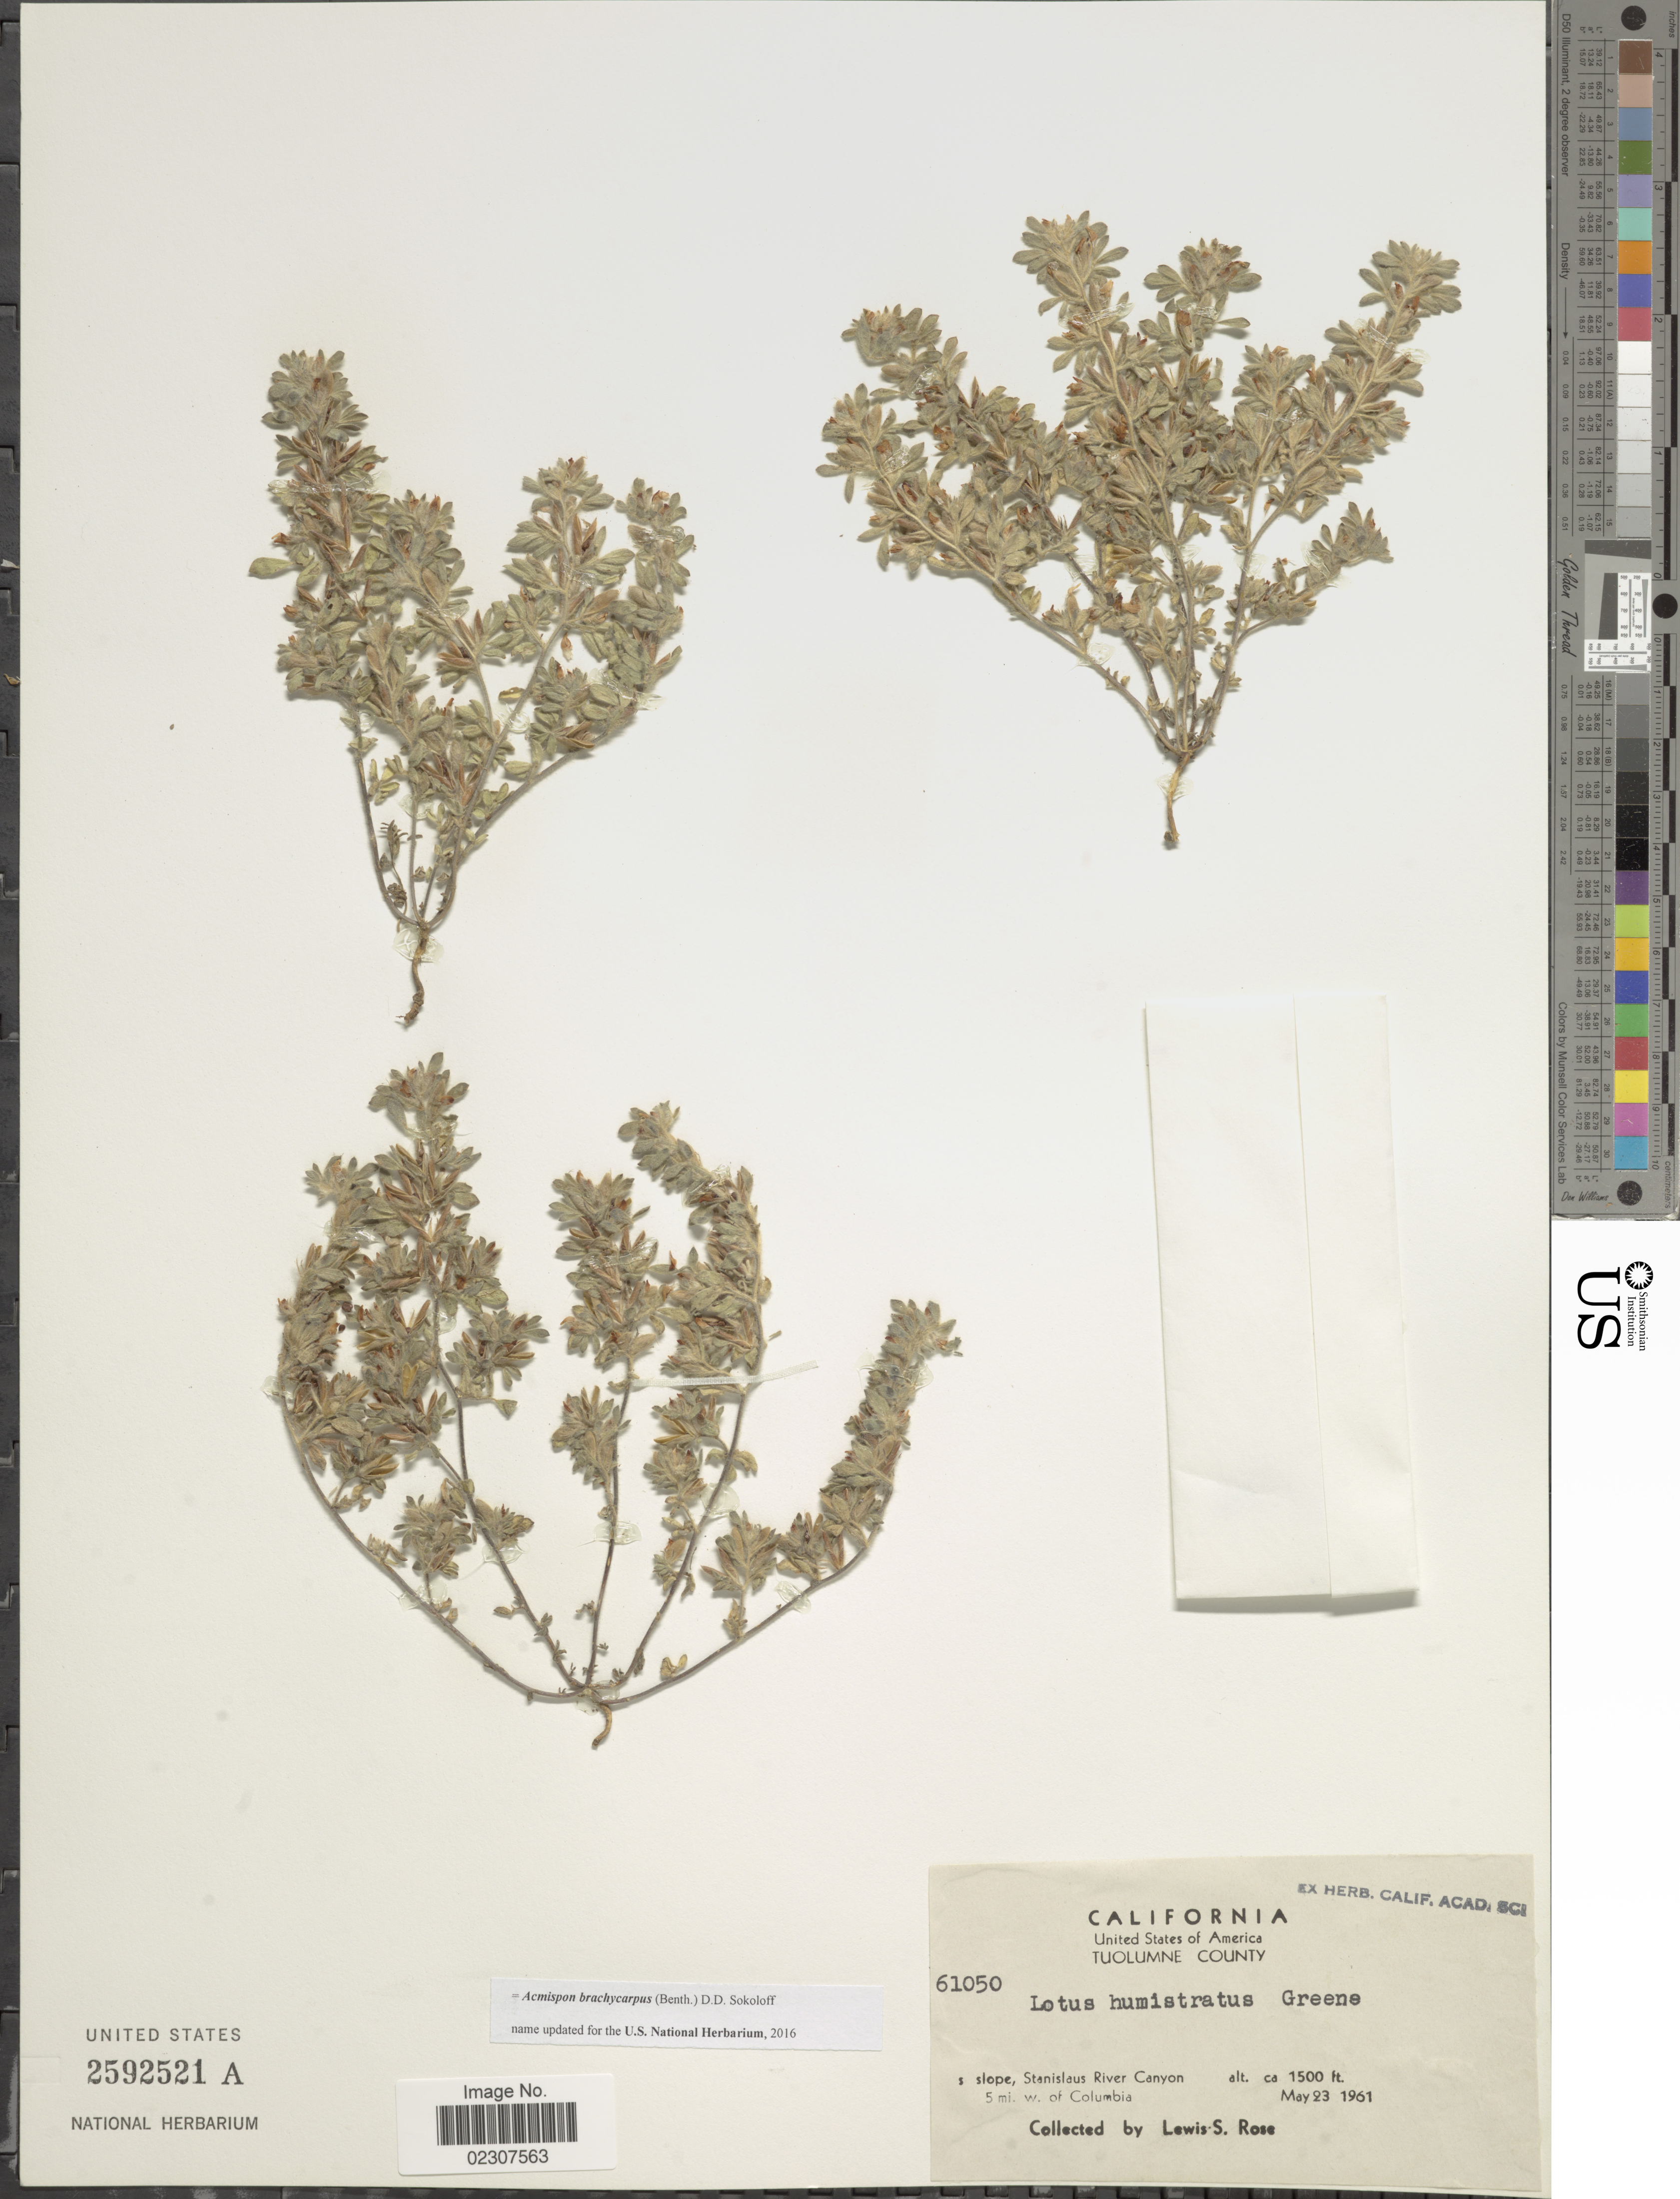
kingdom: Plantae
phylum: Tracheophyta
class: Magnoliopsida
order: Fabales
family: Fabaceae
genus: Acmispon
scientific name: Acmispon brachycarpus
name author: (Benth.) D.D. Sokoloff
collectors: L. S. Rose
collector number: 61050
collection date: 1961-05-23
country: United States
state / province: California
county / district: Tuolumne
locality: Tuolumne County, s slope, stanislaus River Canyon, 5 mi. w. of Columbia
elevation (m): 457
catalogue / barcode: US 2592521A